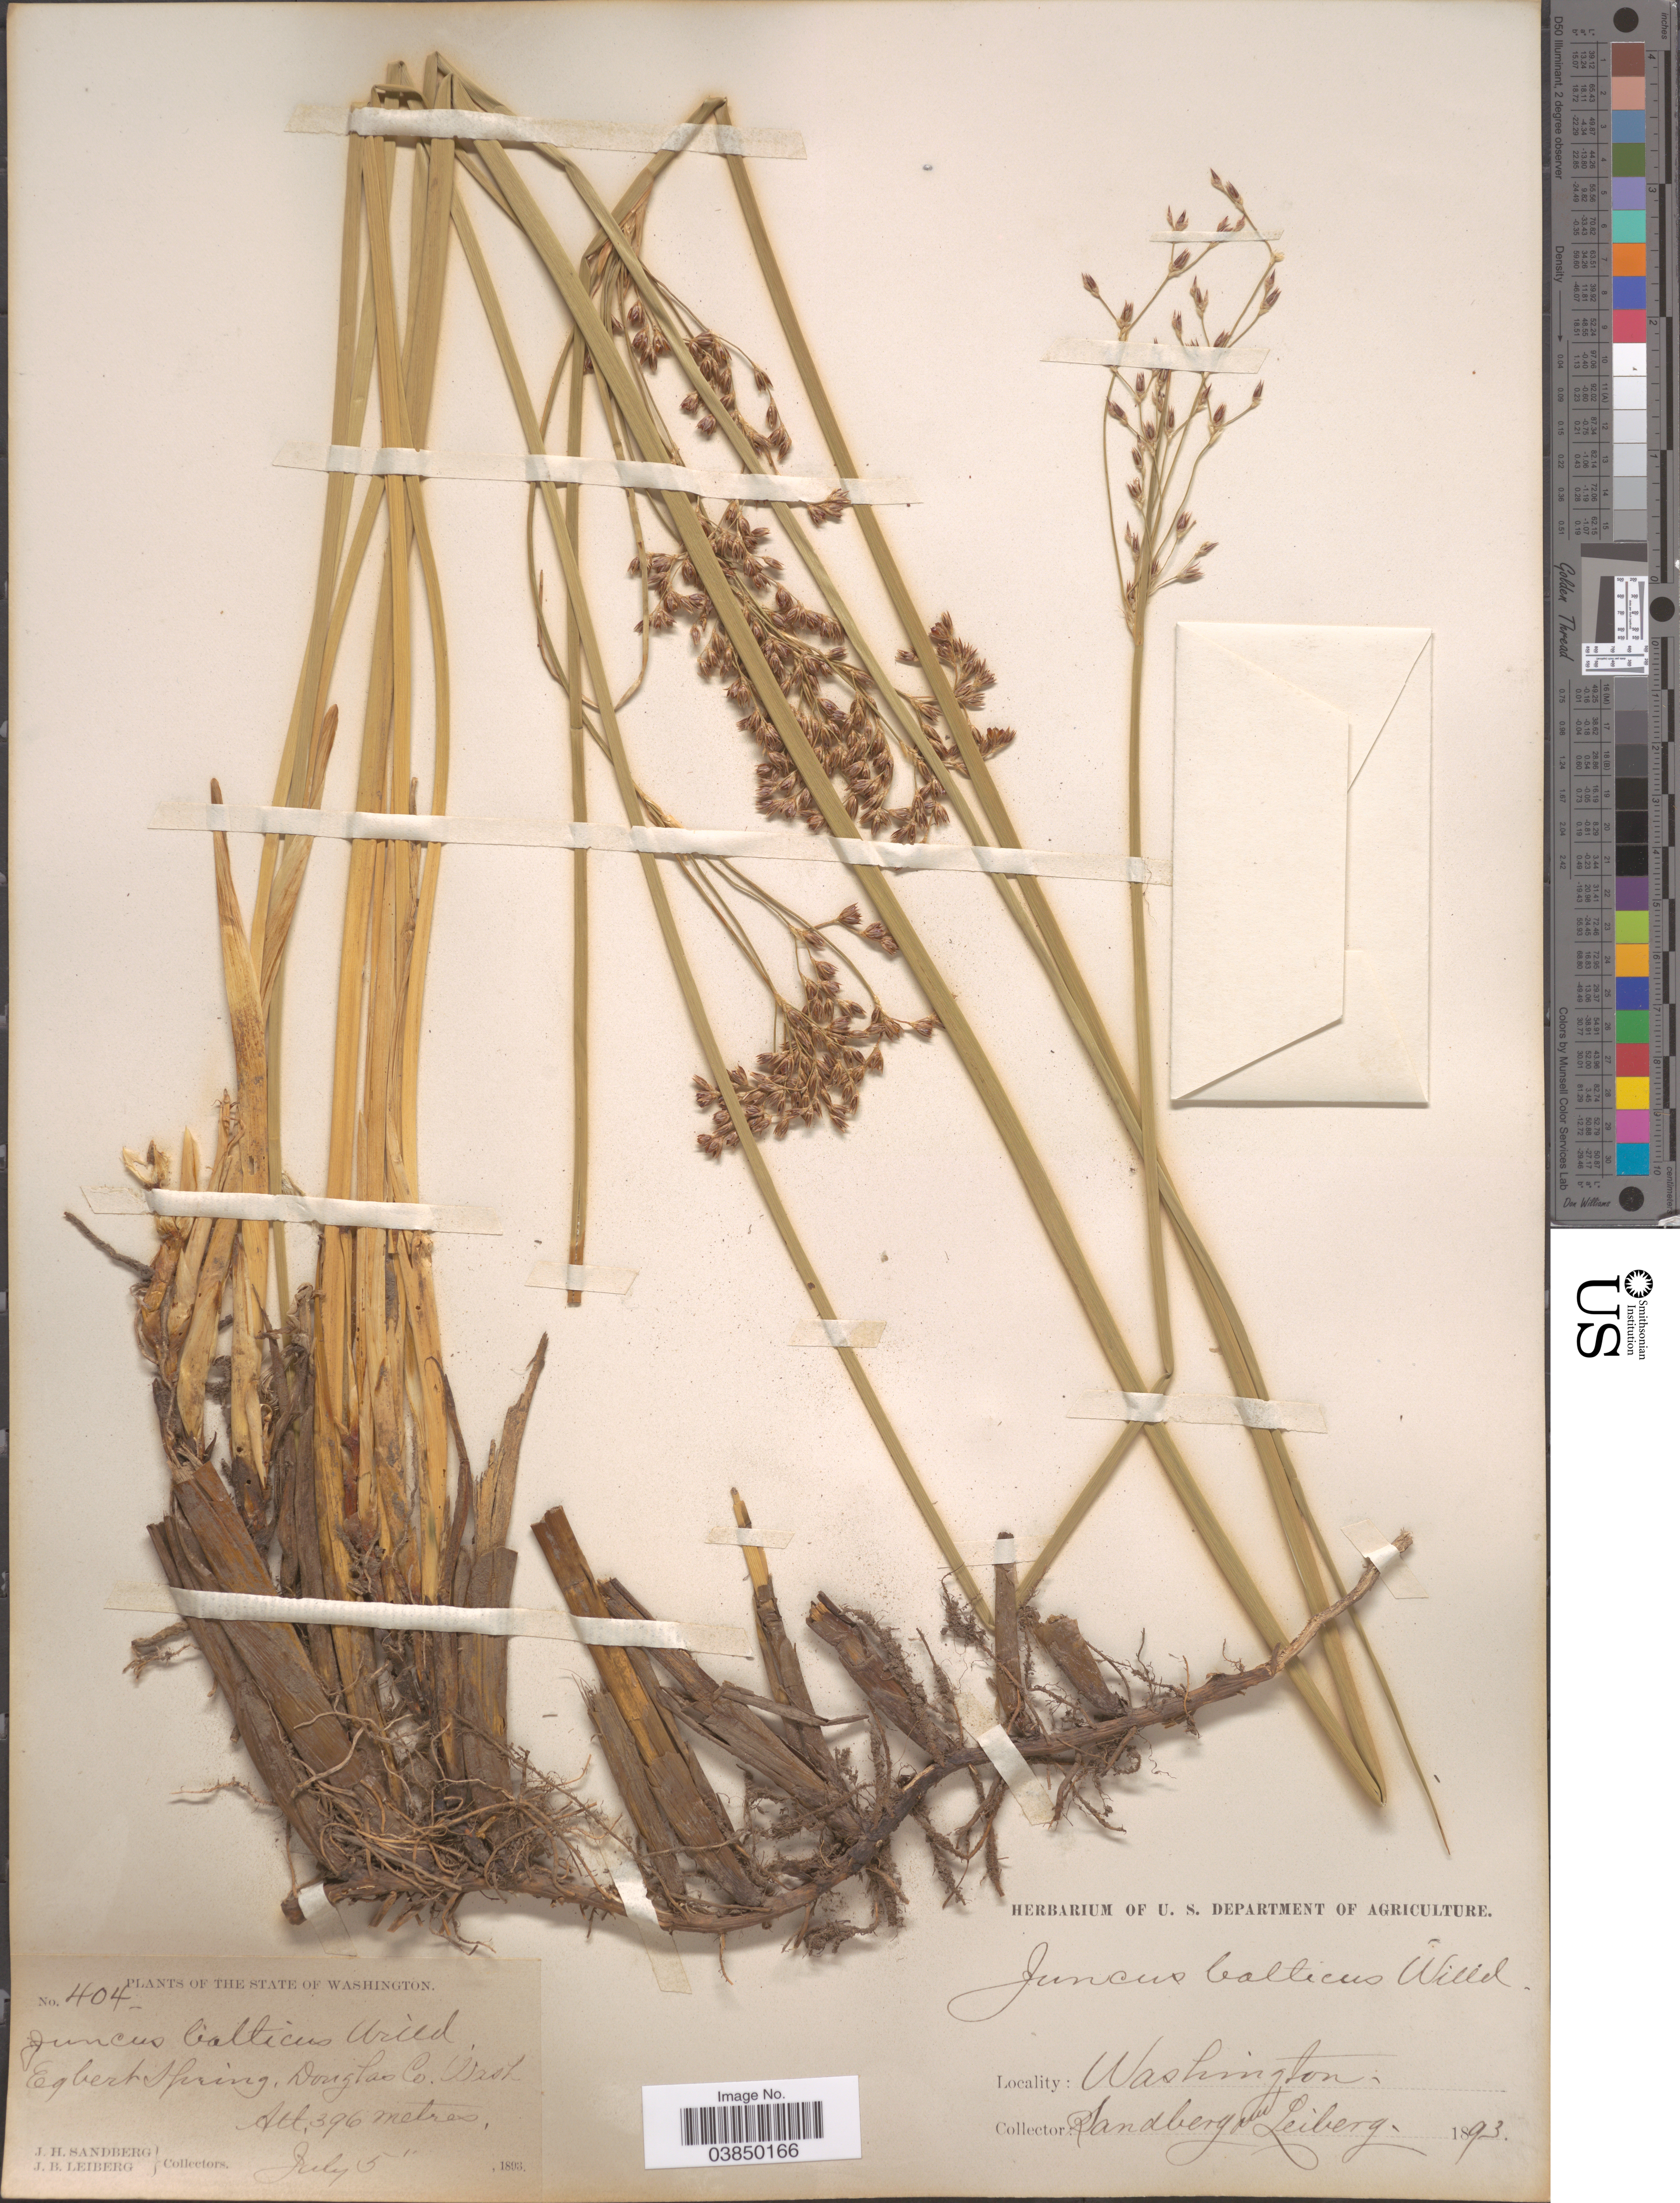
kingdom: Plantae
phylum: Tracheophyta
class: Liliopsida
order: Poales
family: Juncaceae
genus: Juncus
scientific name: Juncus balticus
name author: Willd.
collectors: J. H. Sandberg & J. B. Leiberg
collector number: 404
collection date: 1893-07-05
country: United States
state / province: Washington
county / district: Douglas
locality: Egbert Spring, Douglas Co.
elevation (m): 396